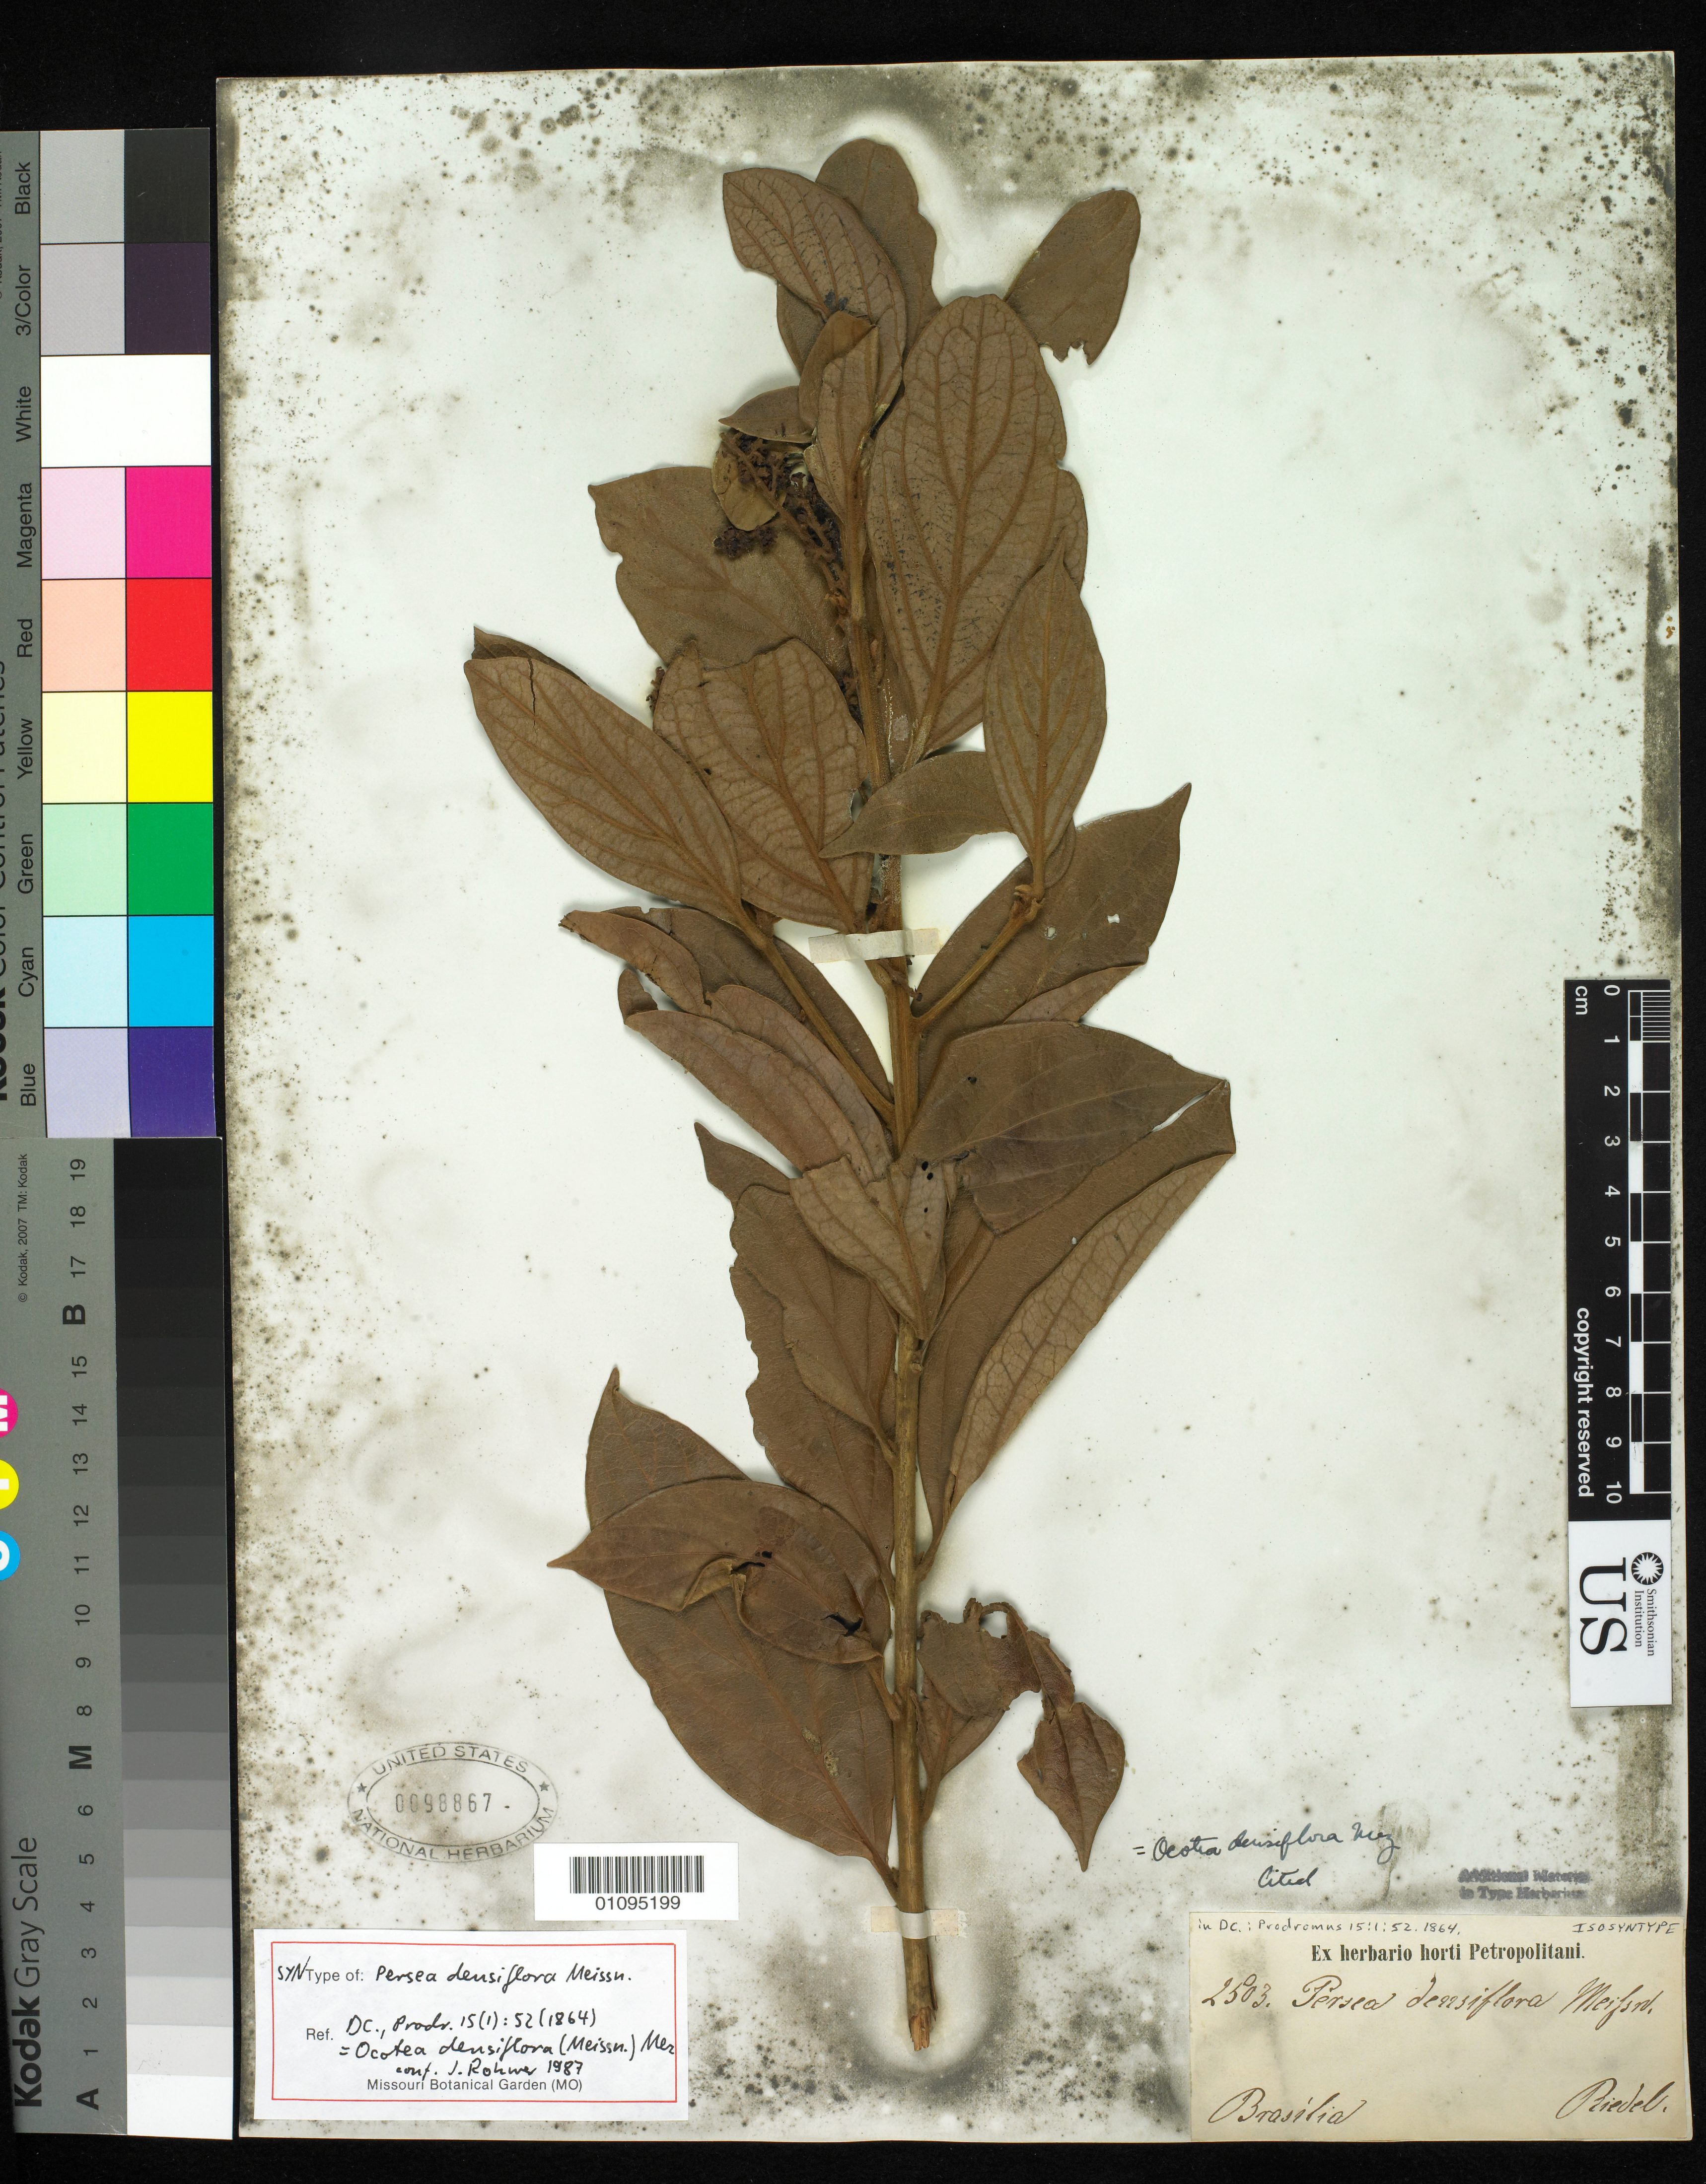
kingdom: Plantae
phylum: Tracheophyta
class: Magnoliopsida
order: Laurales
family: Lauraceae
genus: Persea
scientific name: Persea densiflora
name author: Meisn. in DC.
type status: Syntype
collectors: L. Riedel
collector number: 2503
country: Brazil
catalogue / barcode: US 98867